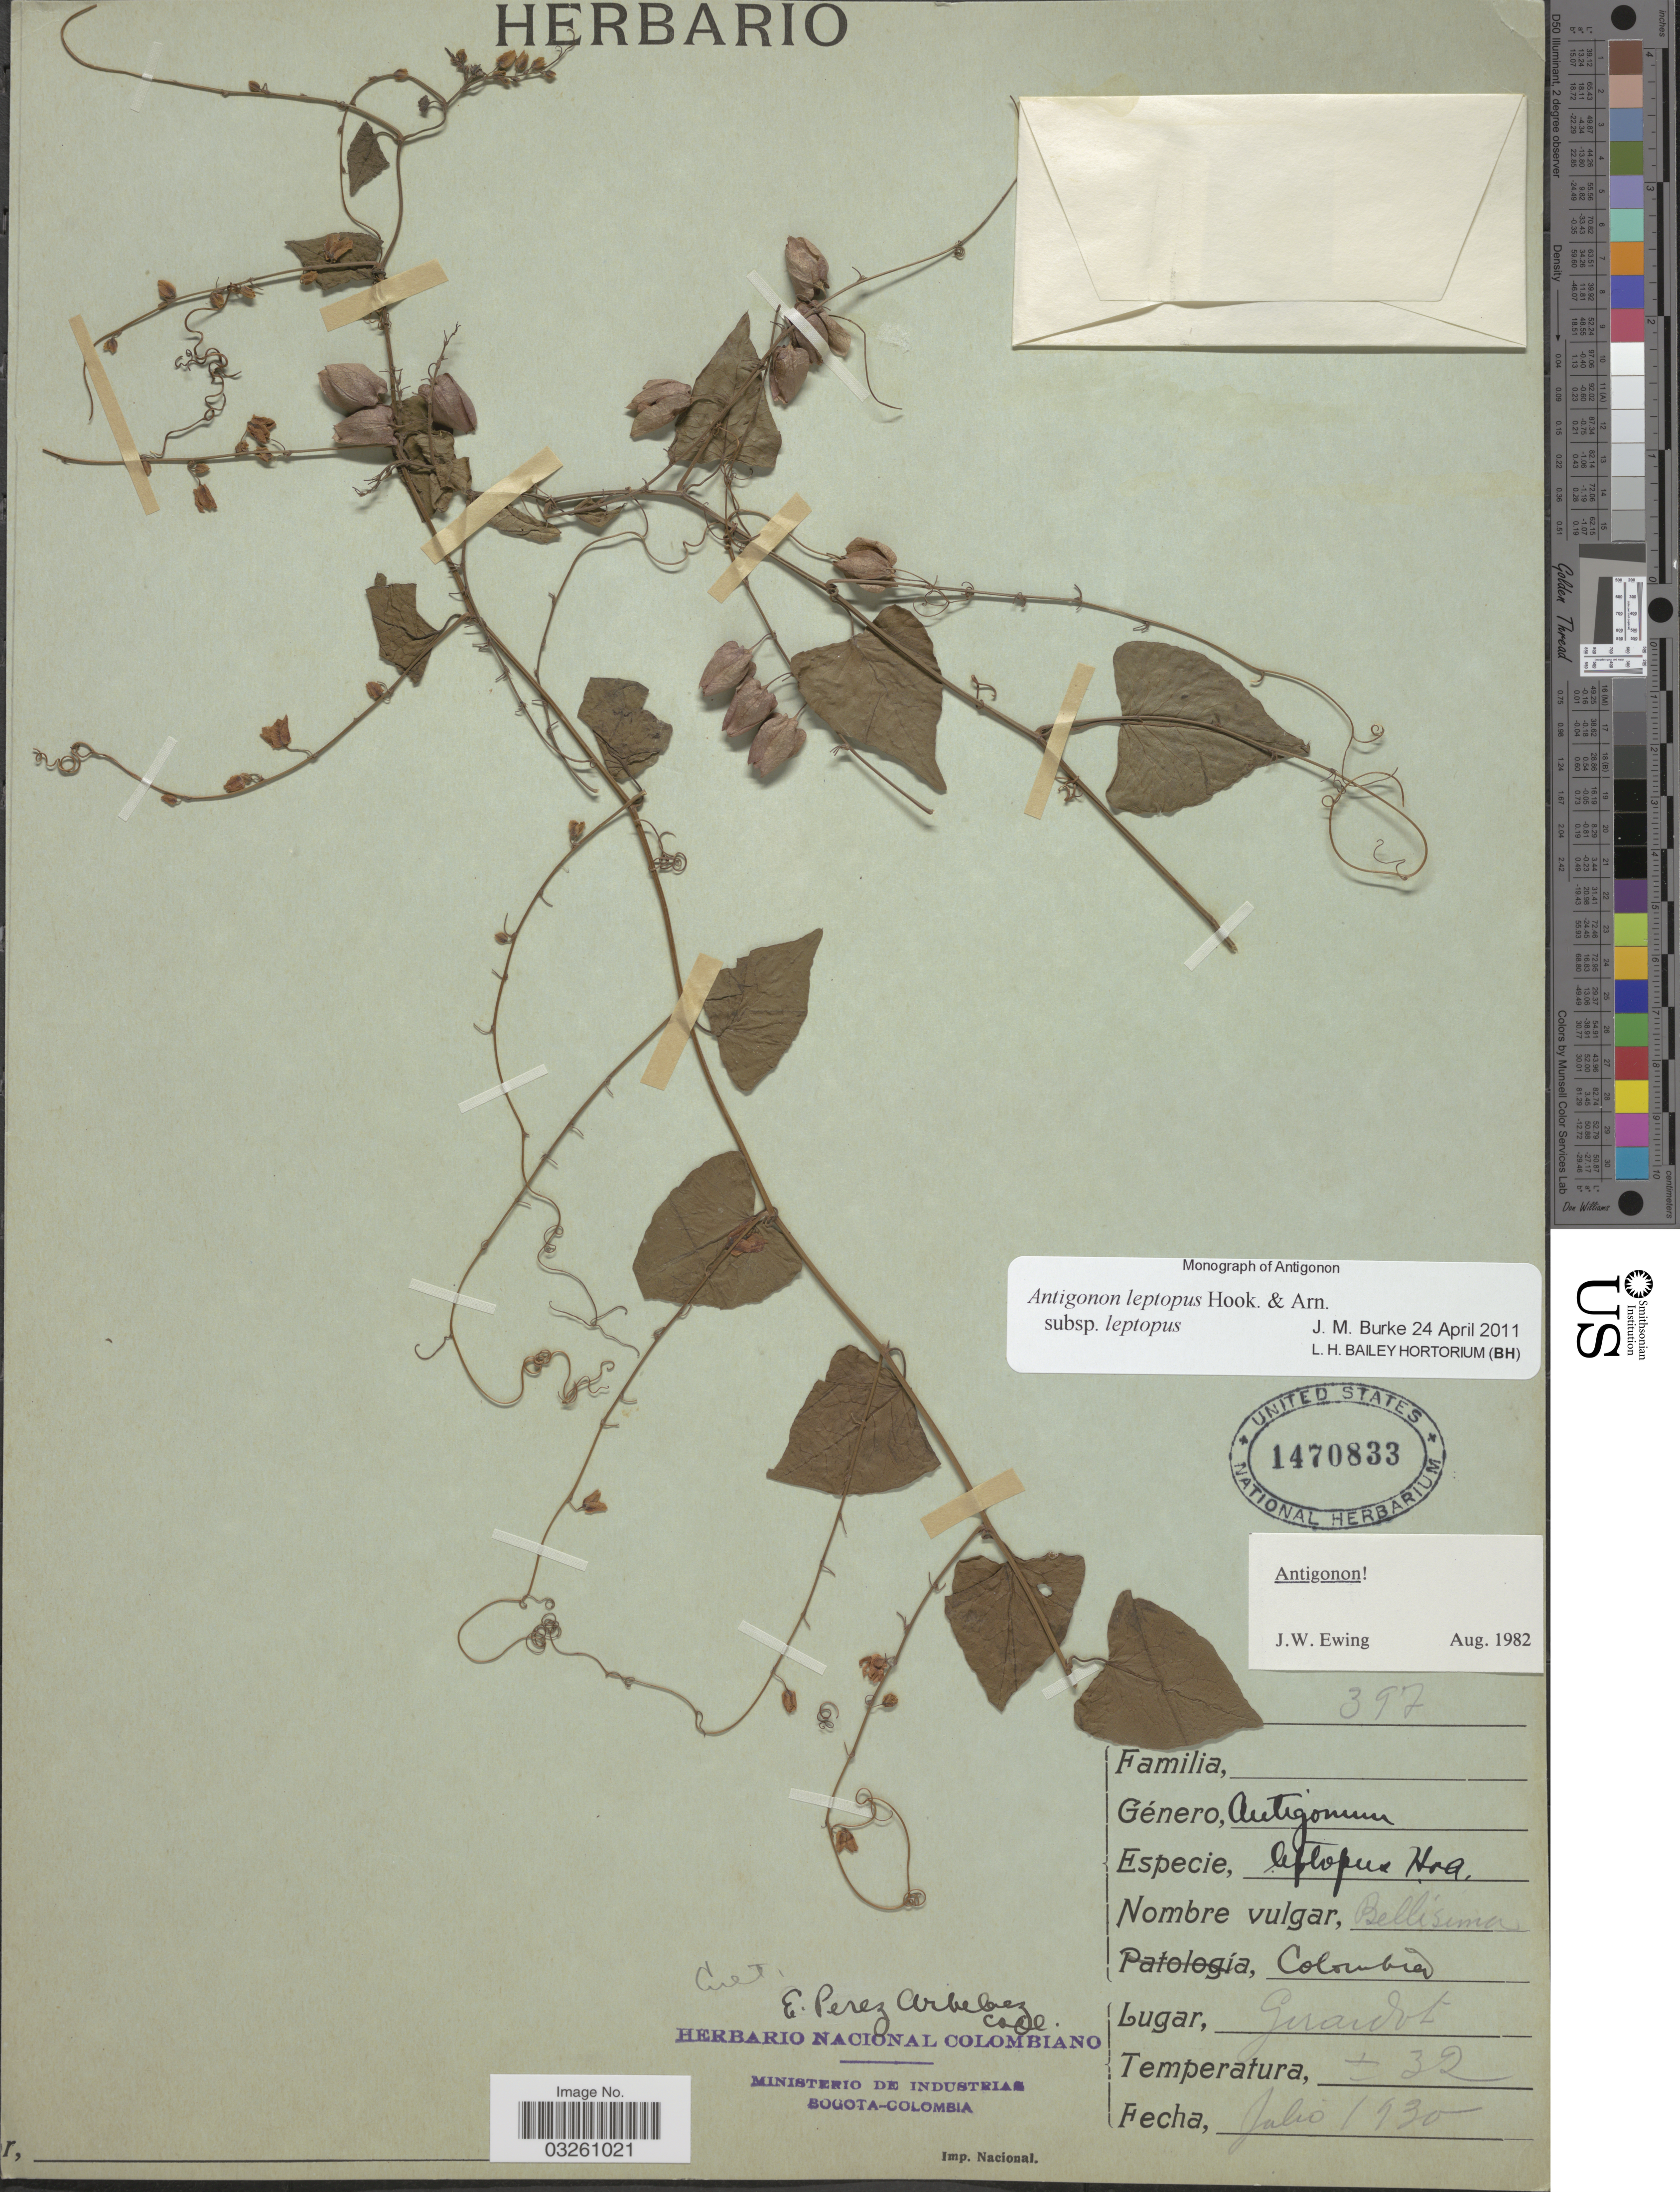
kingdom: Plantae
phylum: Tracheophyta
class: Magnoliopsida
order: Caryophyllales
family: Polygonaceae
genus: Antigonon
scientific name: Antigonon leptopus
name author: Hook. & Arn.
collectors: E. Pérez Arbeláez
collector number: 397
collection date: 1930-07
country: Colombia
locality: Girardot.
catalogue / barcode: US 1470833